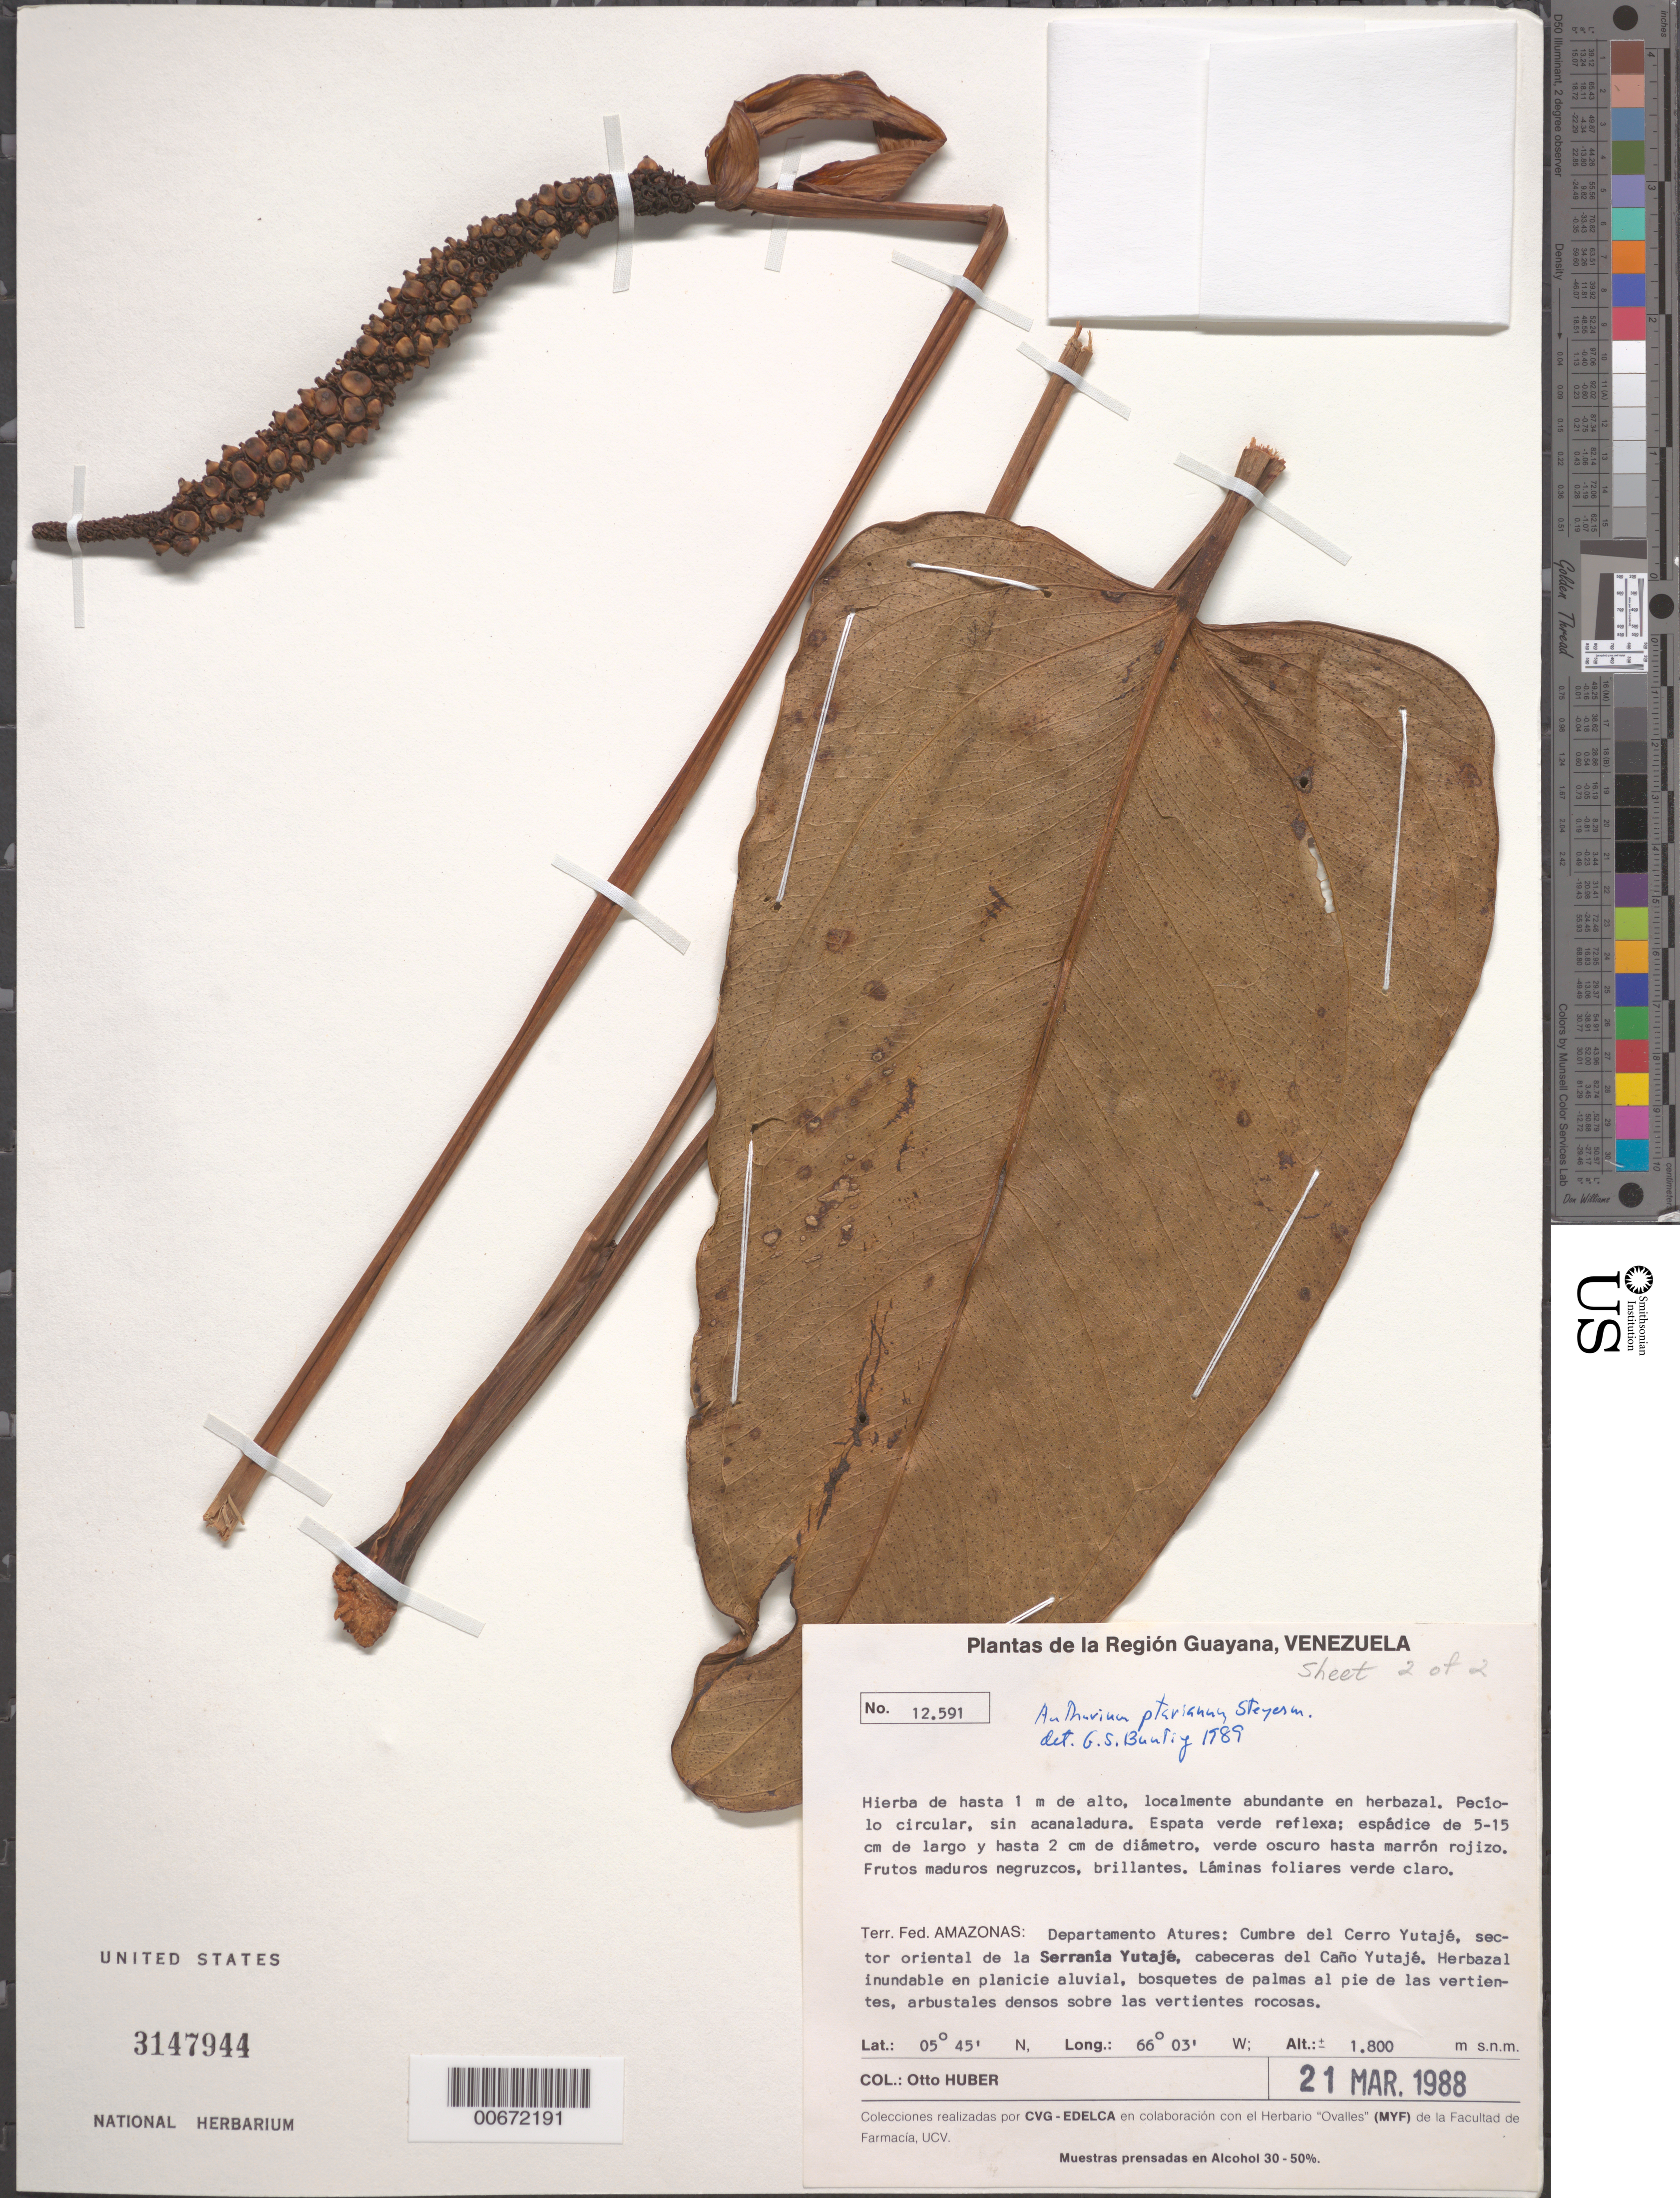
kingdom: Plantae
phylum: Tracheophyta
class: Liliopsida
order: Alismatales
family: Araceae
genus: Anthurium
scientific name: Anthurium ptarianum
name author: Steyerm.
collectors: O. Huber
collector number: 12591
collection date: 1988-03-21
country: Venezuela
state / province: Amazonas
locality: La Región Guayana. Terr. Fed. Amazonas: Departamento Atures: Cumbre del Cerro Yutajé, sector oriental de la Serrania Yutajé, cabeceras del Caño Yutajé.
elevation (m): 1800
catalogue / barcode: US 3147944